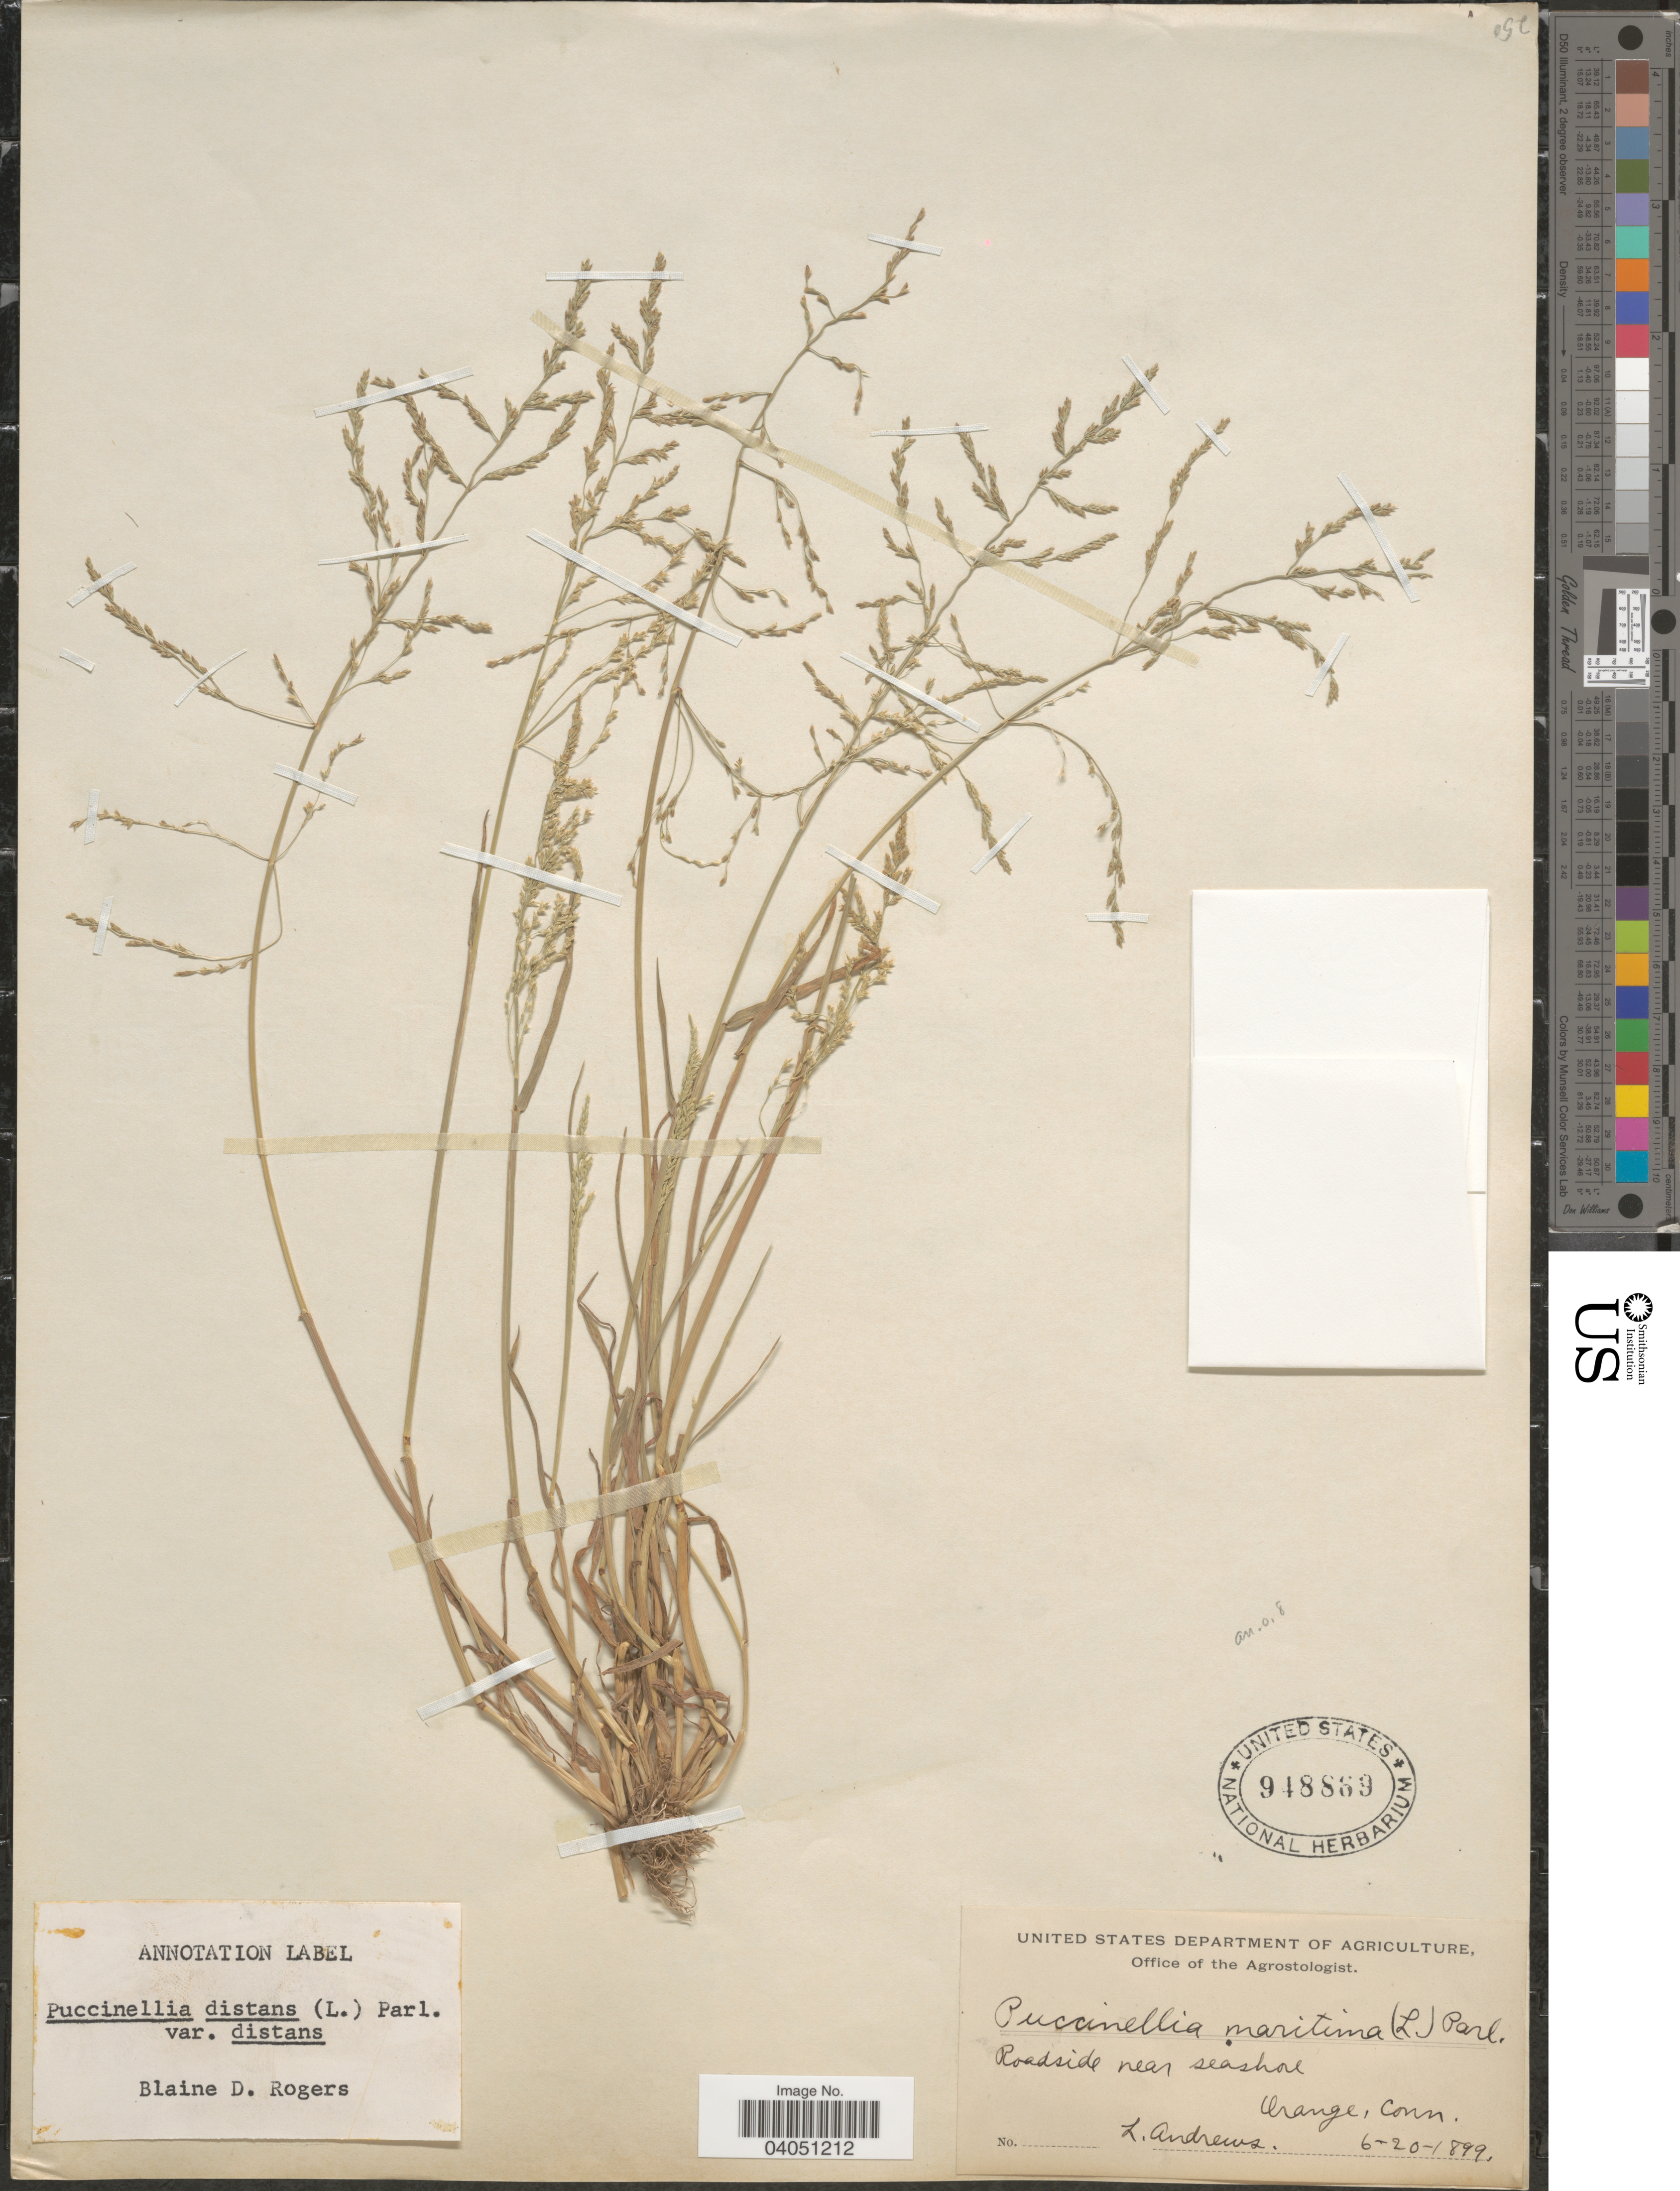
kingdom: Plantae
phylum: Tracheophyta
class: Liliopsida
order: Poales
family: Poaceae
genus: Puccinellia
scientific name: Puccinellia distans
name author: (Jacq.) Parl.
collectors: L. Andrews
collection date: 1899-06-20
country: United States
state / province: Connecticut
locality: Roadside near seashore. Orange.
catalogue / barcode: US 948869